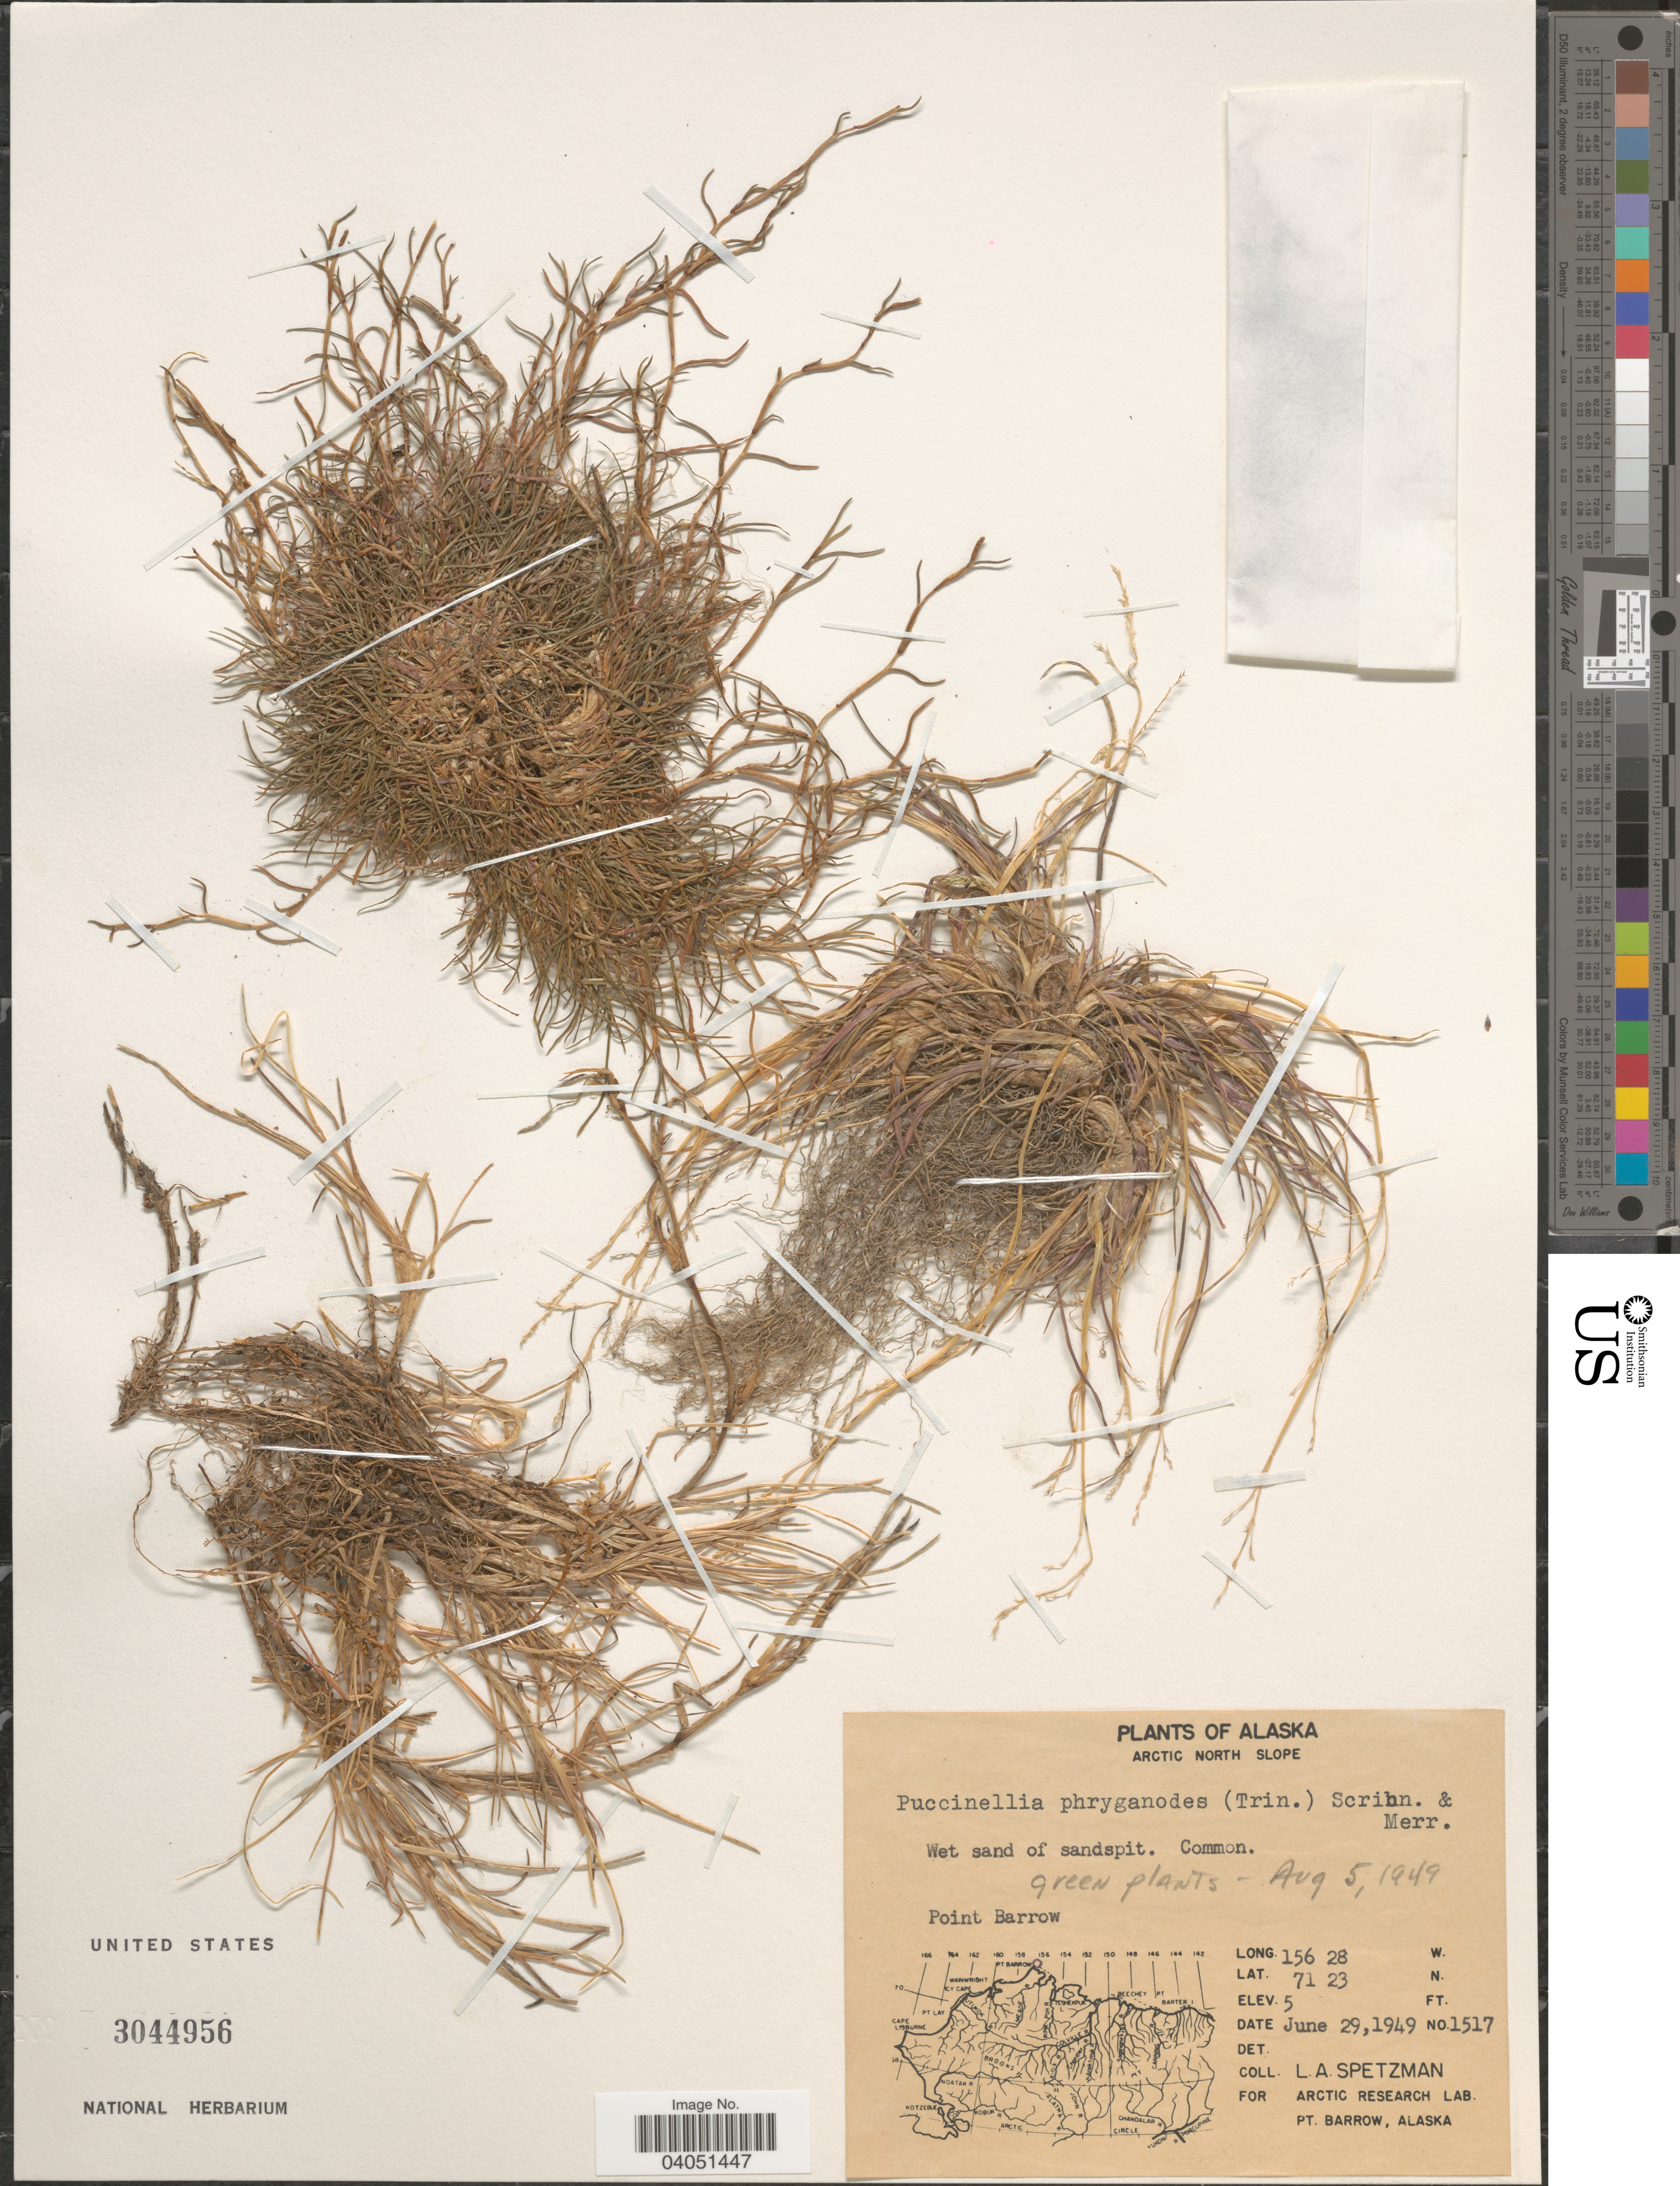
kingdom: Plantae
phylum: Tracheophyta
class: Liliopsida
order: Poales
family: Poaceae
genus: Puccinellia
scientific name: Puccinellia phryganodes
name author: (Trin.) Scribn. & Merr.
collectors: L. Spetzman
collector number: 1517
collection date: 1949-06-29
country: United States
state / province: Alaska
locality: Arctic North Slope. Point Barrow.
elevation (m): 2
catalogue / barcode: US 3044956